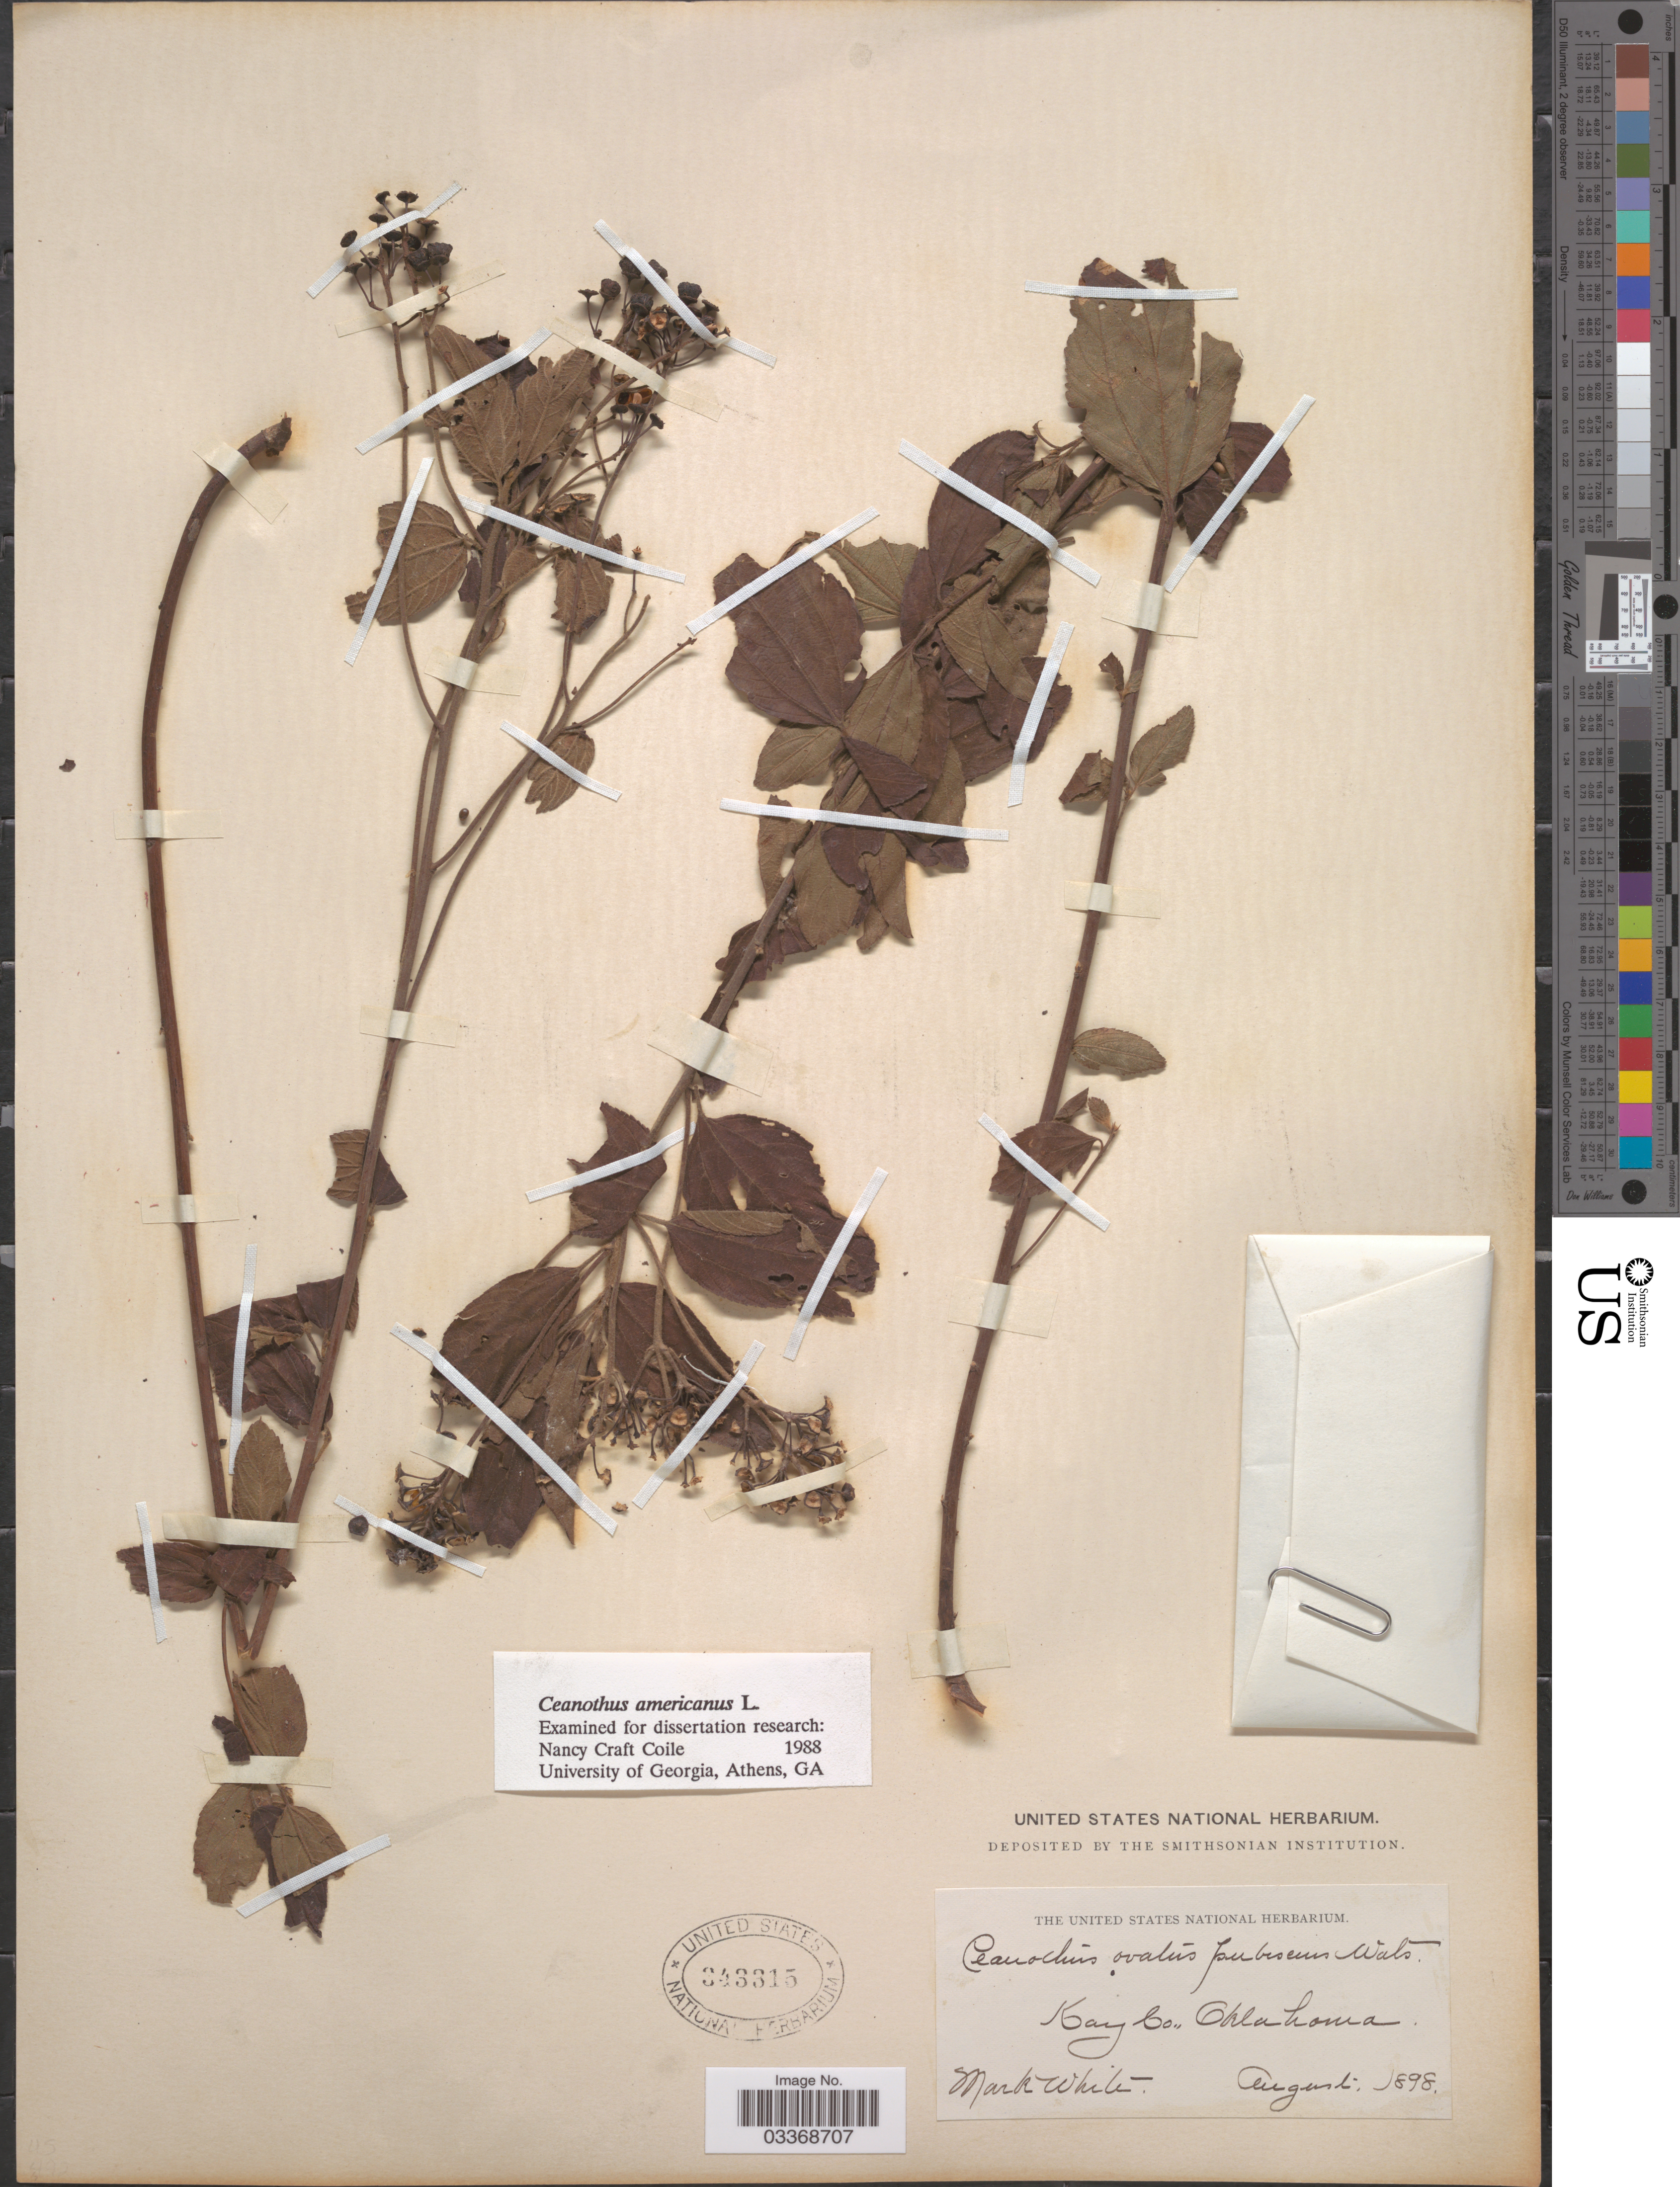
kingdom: Plantae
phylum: Tracheophyta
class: Magnoliopsida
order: Rosales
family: Rhamnaceae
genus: Ceanothus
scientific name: Ceanothus americanus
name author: L.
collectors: M. White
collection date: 1898-08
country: United States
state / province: Oklahoma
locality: Kay Co.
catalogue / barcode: US 343315